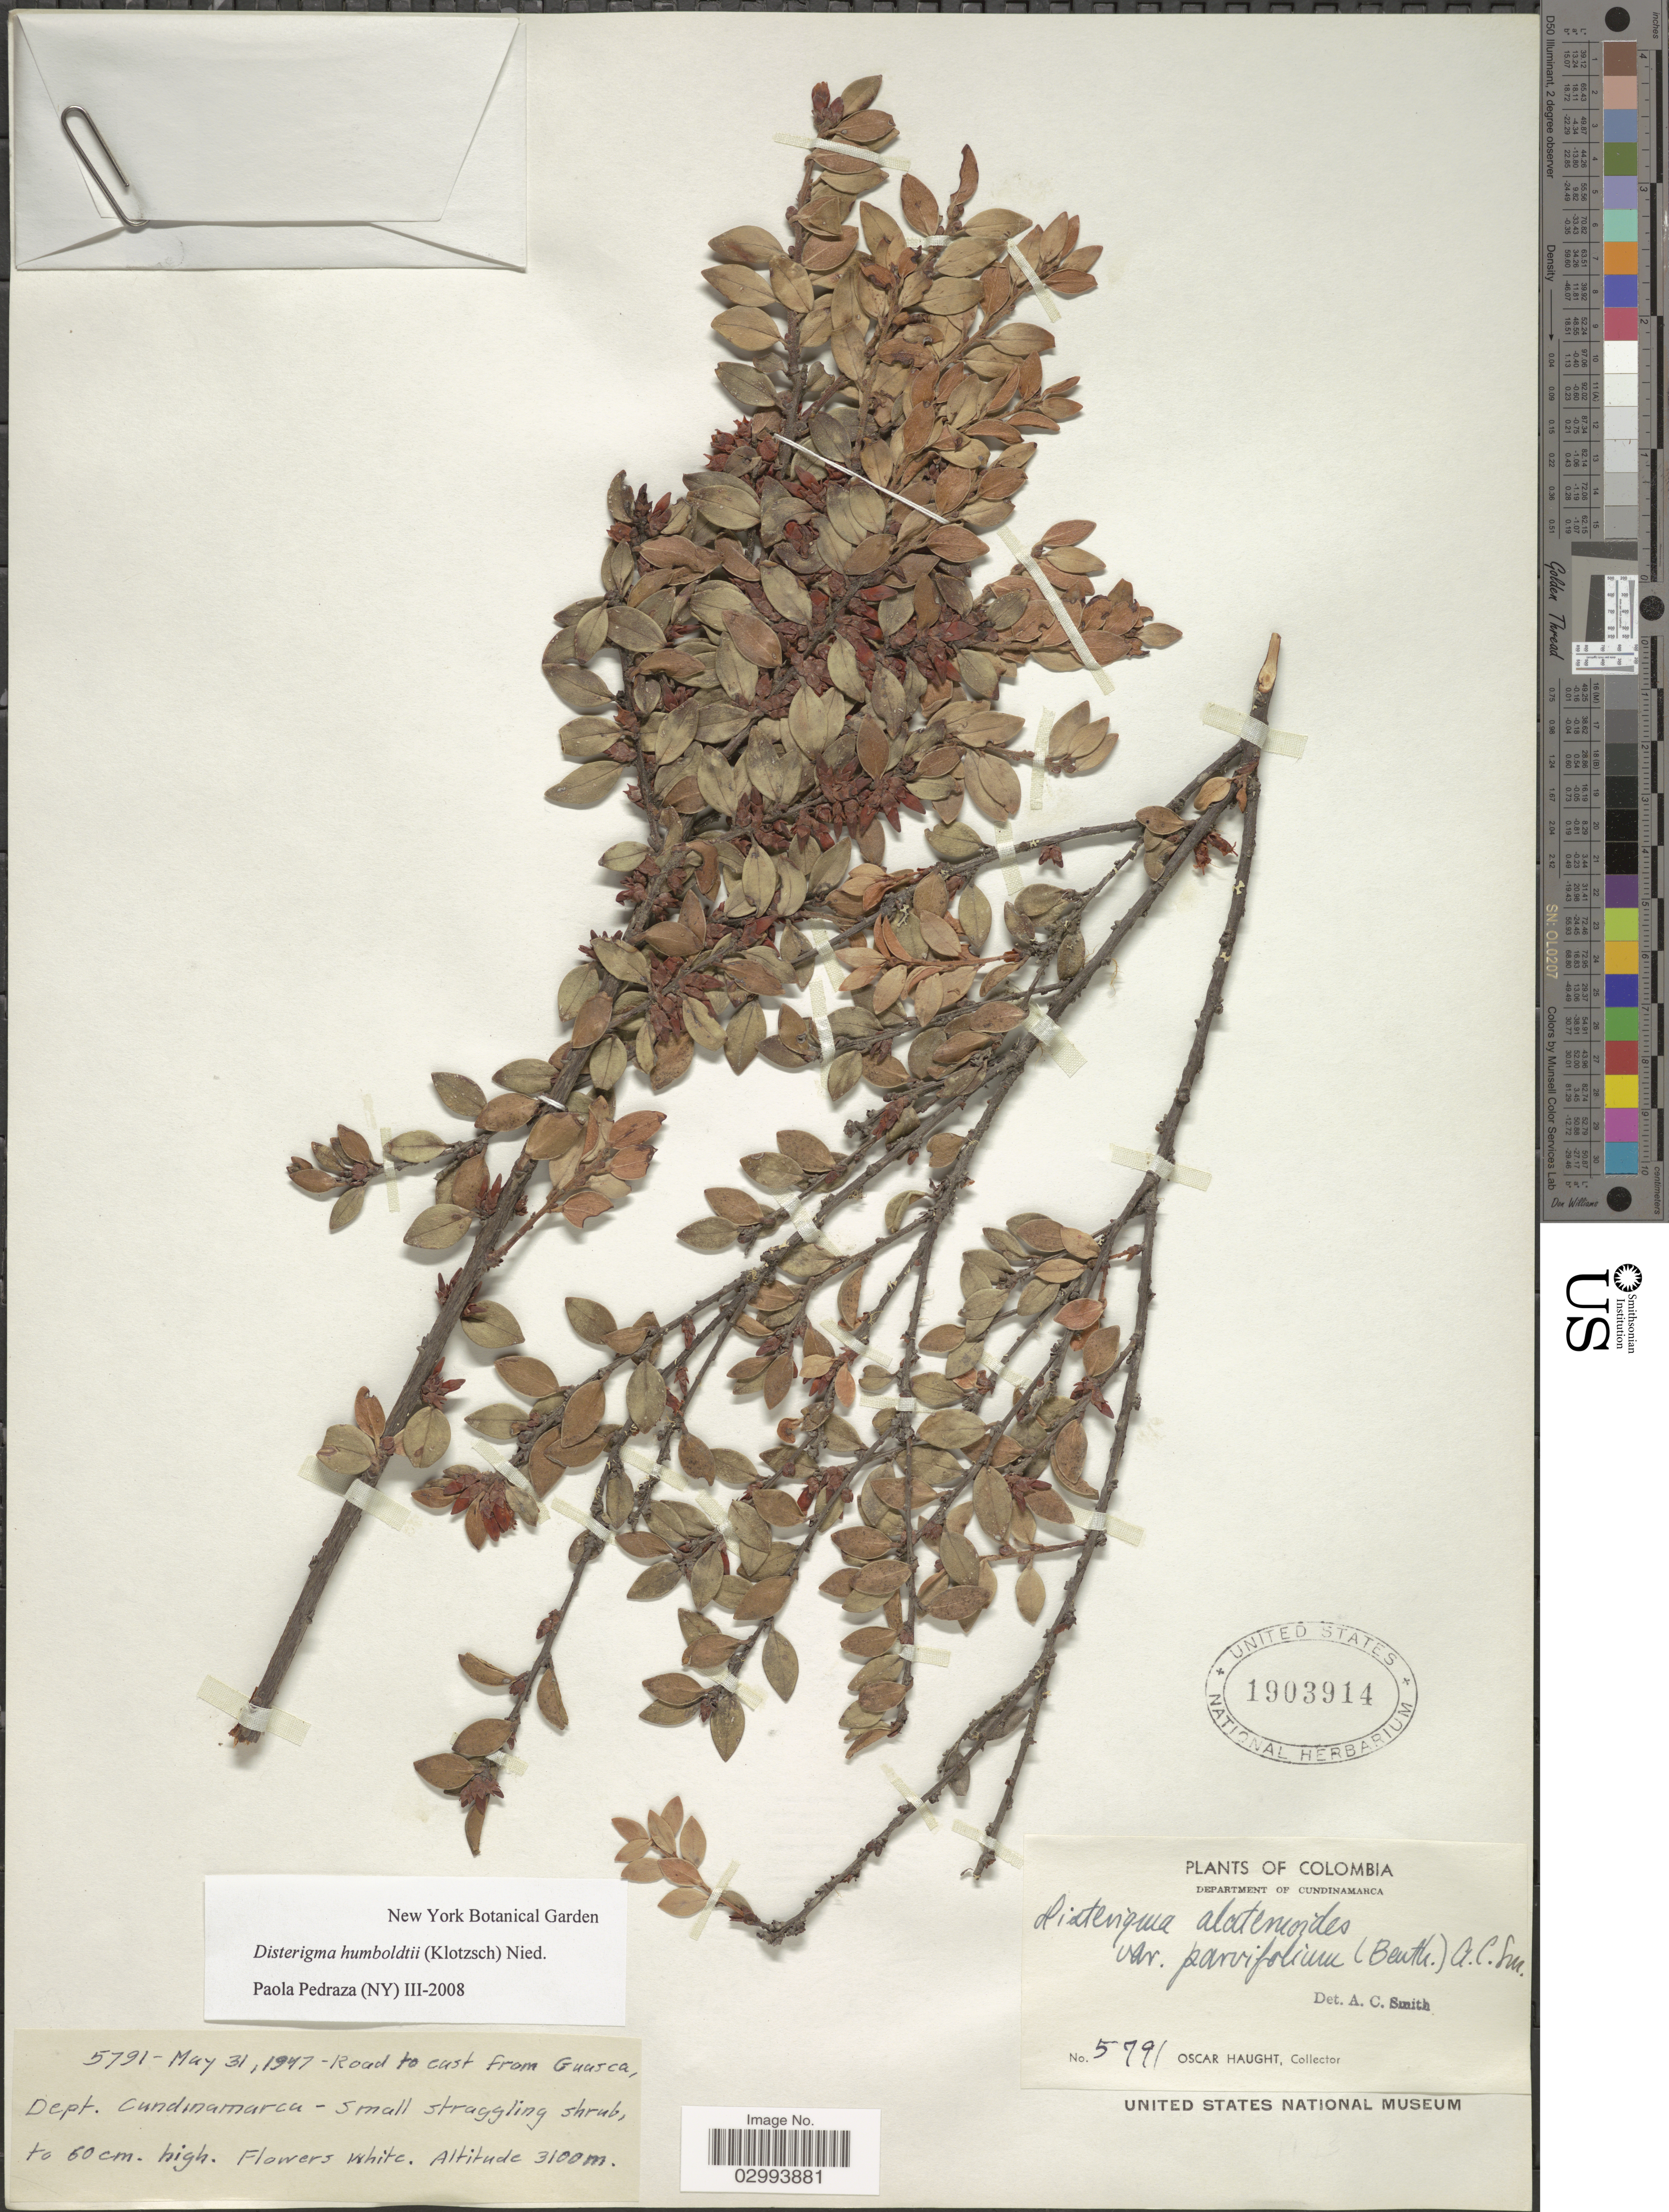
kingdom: Plantae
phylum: Tracheophyta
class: Magnoliopsida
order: Ericales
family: Ericaceae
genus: Disterigma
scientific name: Disterigma humboldtii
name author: (Klotzsch) Nied.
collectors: O. L. Haught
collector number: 5791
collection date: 1947-05-31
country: Colombia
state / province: Cundinamarca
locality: Department of Cundinamarca. Road to east from Guasca.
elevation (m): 3100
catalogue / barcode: US 1903914